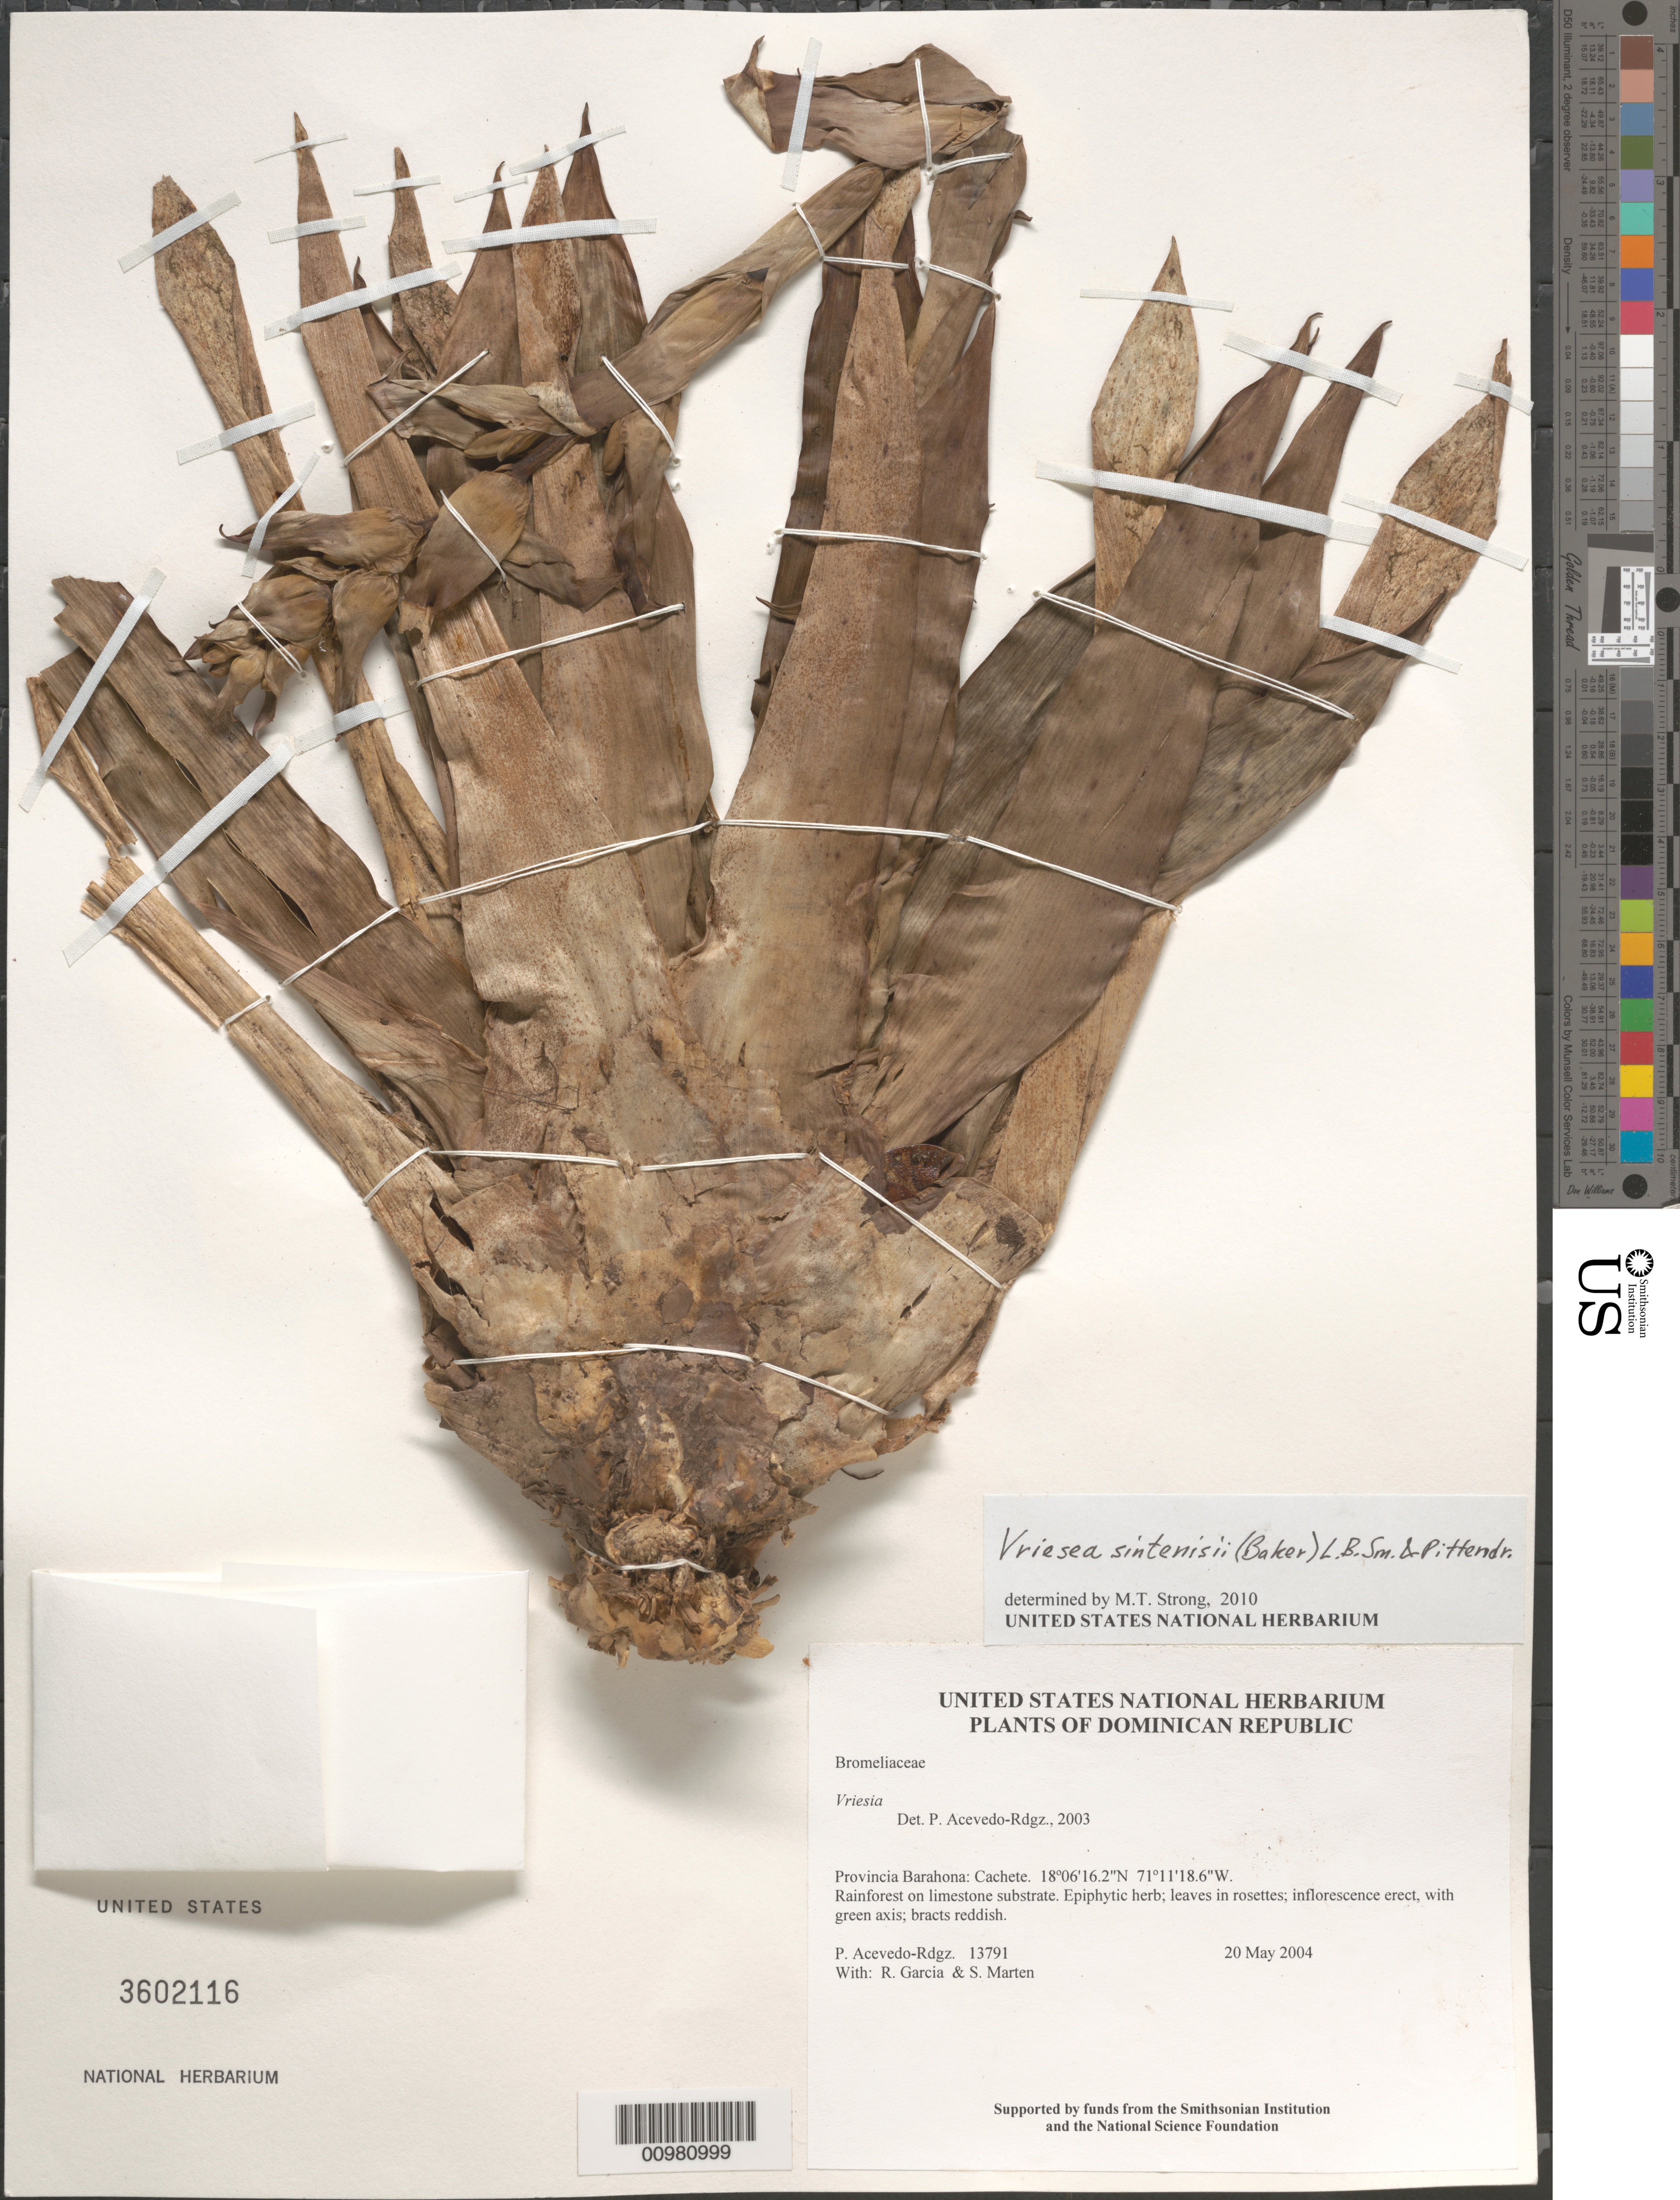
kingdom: Plantae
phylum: Tracheophyta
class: Liliopsida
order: Poales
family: Bromeliaceae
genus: Vriesea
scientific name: Vriesea sintenisii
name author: (Baker) L.B. Sm. & Pittendr.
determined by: Strong, M. T., (US), Smithsonian Institution - National Museum of Natural History (UNITED STATES)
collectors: P. Acevedo-Rodr., R. G. García & S. Marten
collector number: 13791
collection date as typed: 20 May 2004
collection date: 2004-05-20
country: Dominican Republic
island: Hispaniola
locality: Provincia Barahona: Cachete.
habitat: Rainforest on limestone substrate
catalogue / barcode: US 3602116